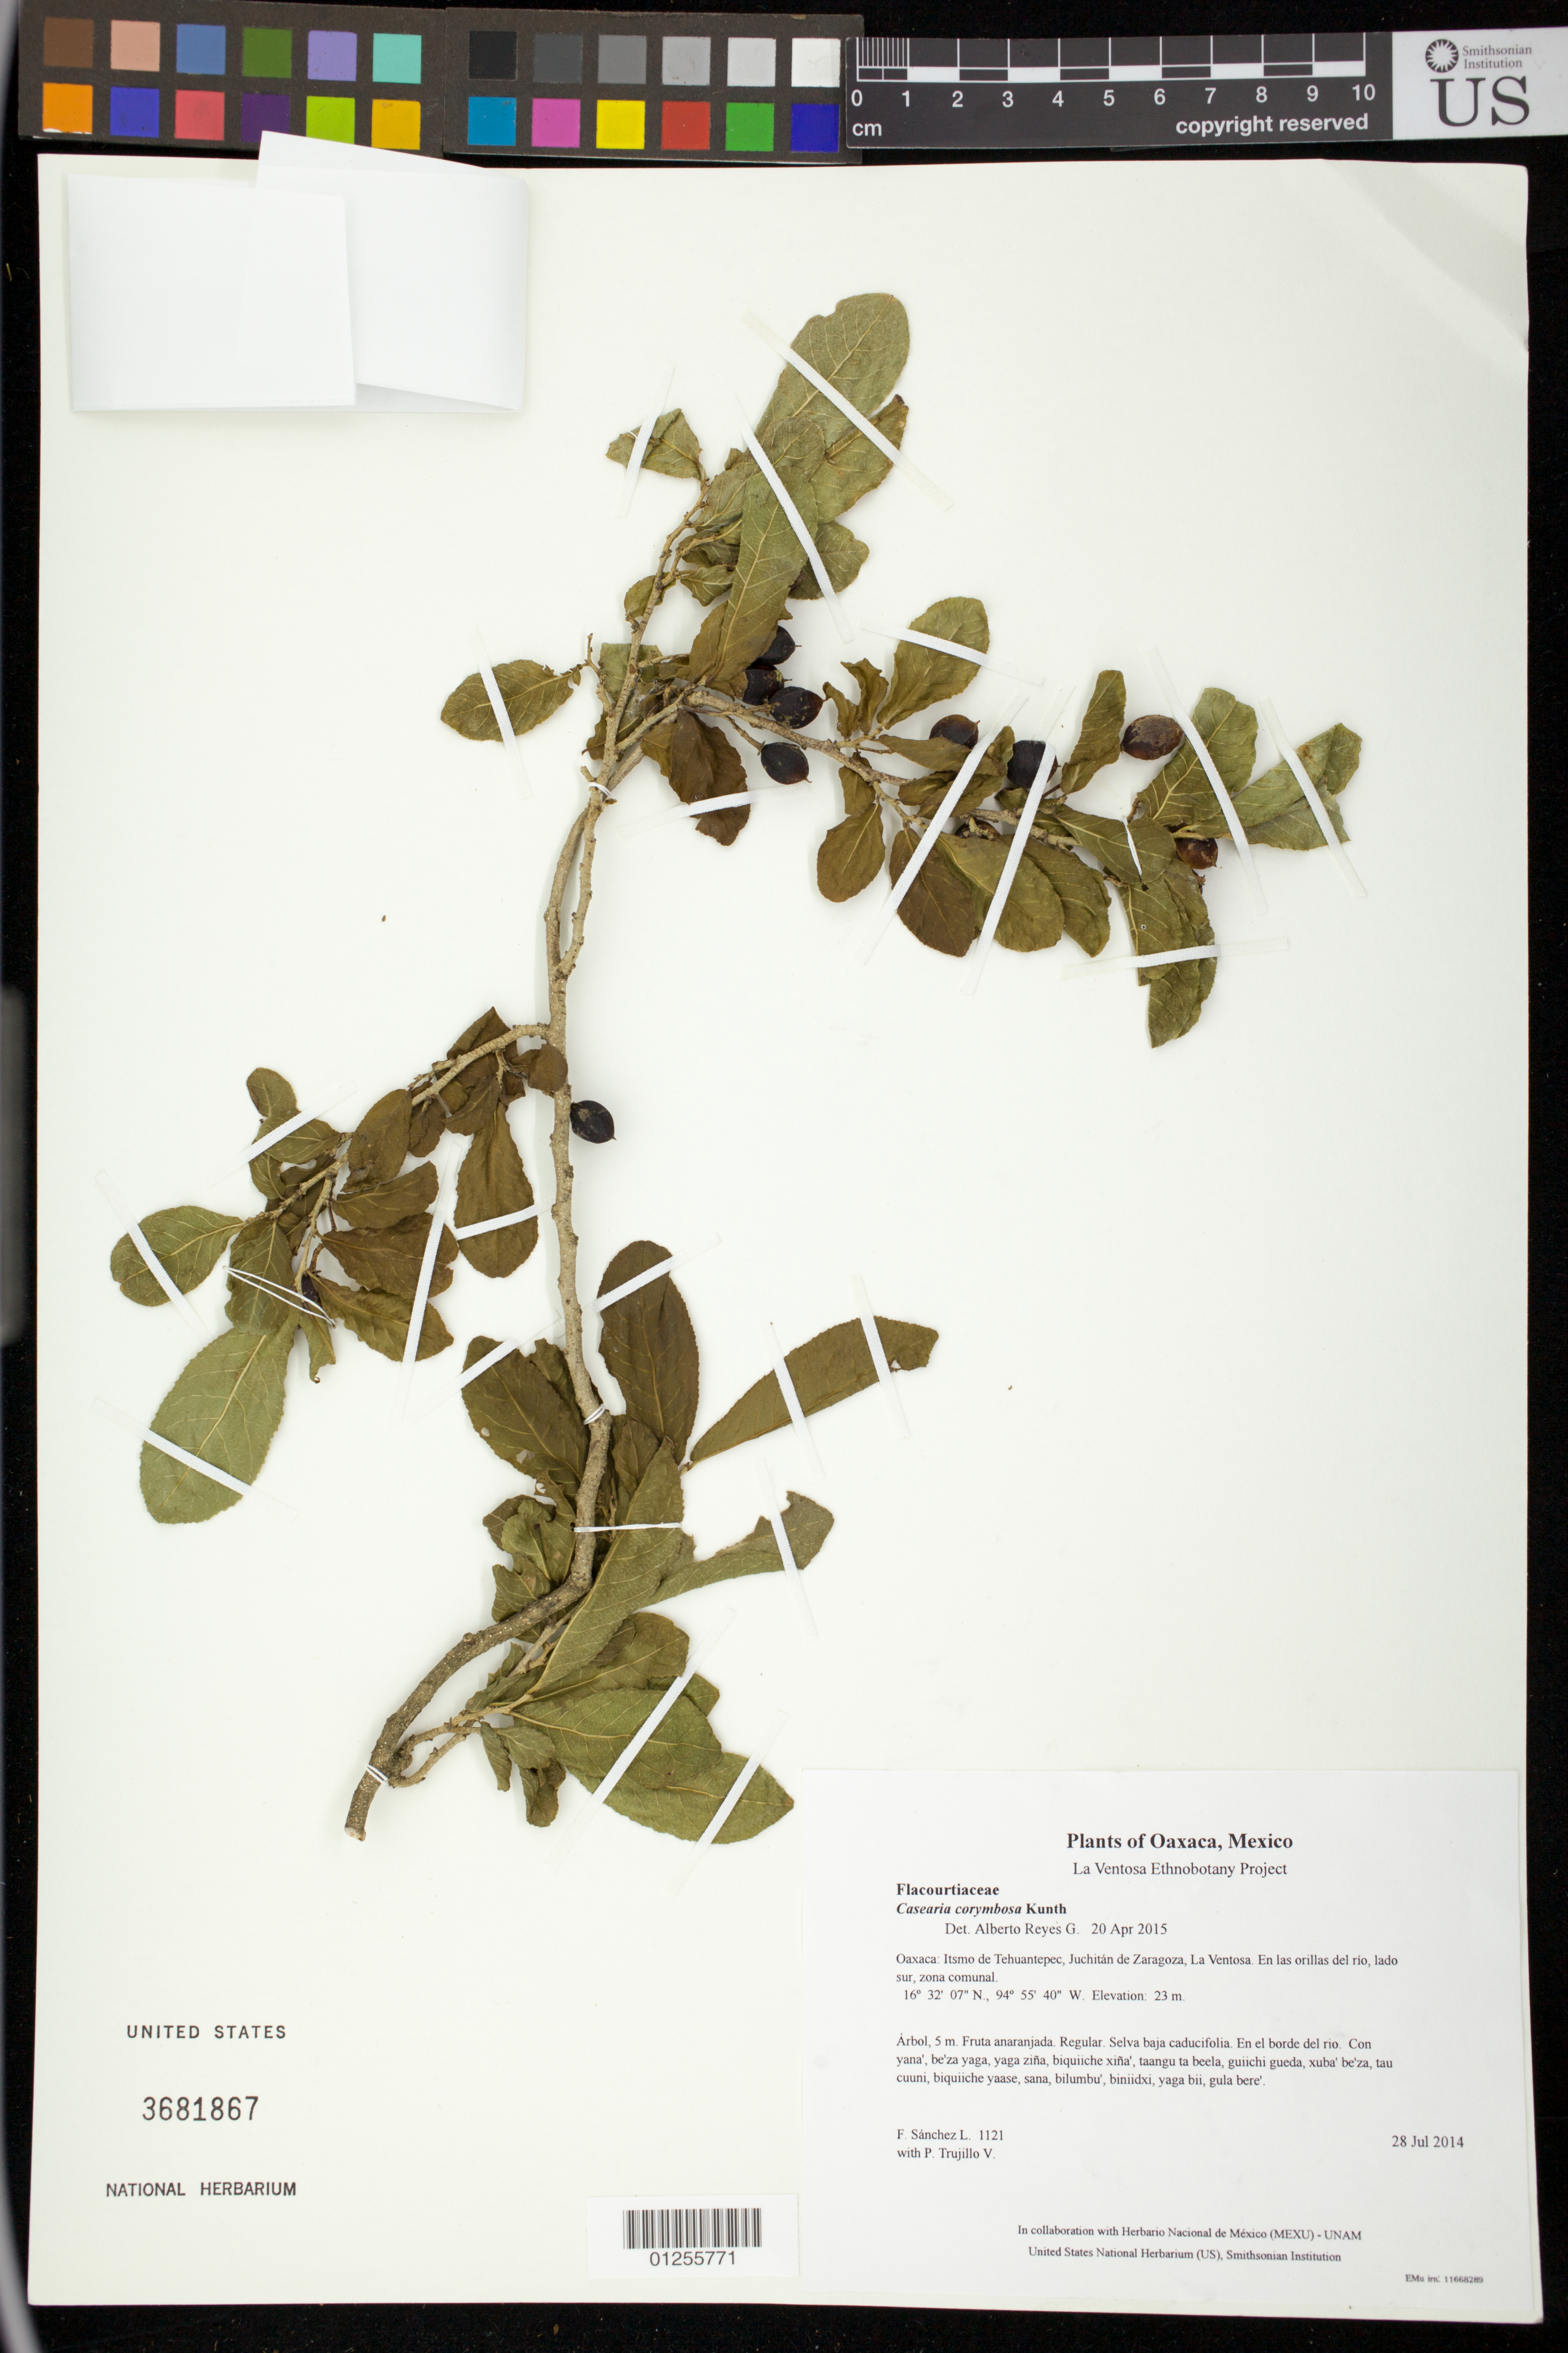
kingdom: Plantae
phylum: Tracheophyta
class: Magnoliopsida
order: Malpighiales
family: Salicaceae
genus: Casearia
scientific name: Casearia corymbosa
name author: Kunth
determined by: Reyes García, A.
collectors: F. Sánchez L. & P. Trujillo V.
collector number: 1121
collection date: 2014-07-28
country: Mexico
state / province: Oaxaca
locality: Itsmo de Tehuantepec, Juchitán de Zaragoza, La Ventosa. En las orillas del río, lado sur, zona comunal.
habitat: Selva baja caducifolia. En el borde del rio.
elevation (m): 23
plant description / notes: MEXU, SERO, US; Yaga. 5 m. Cuaananaxhi biguitu. Nuu.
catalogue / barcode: US 3681867